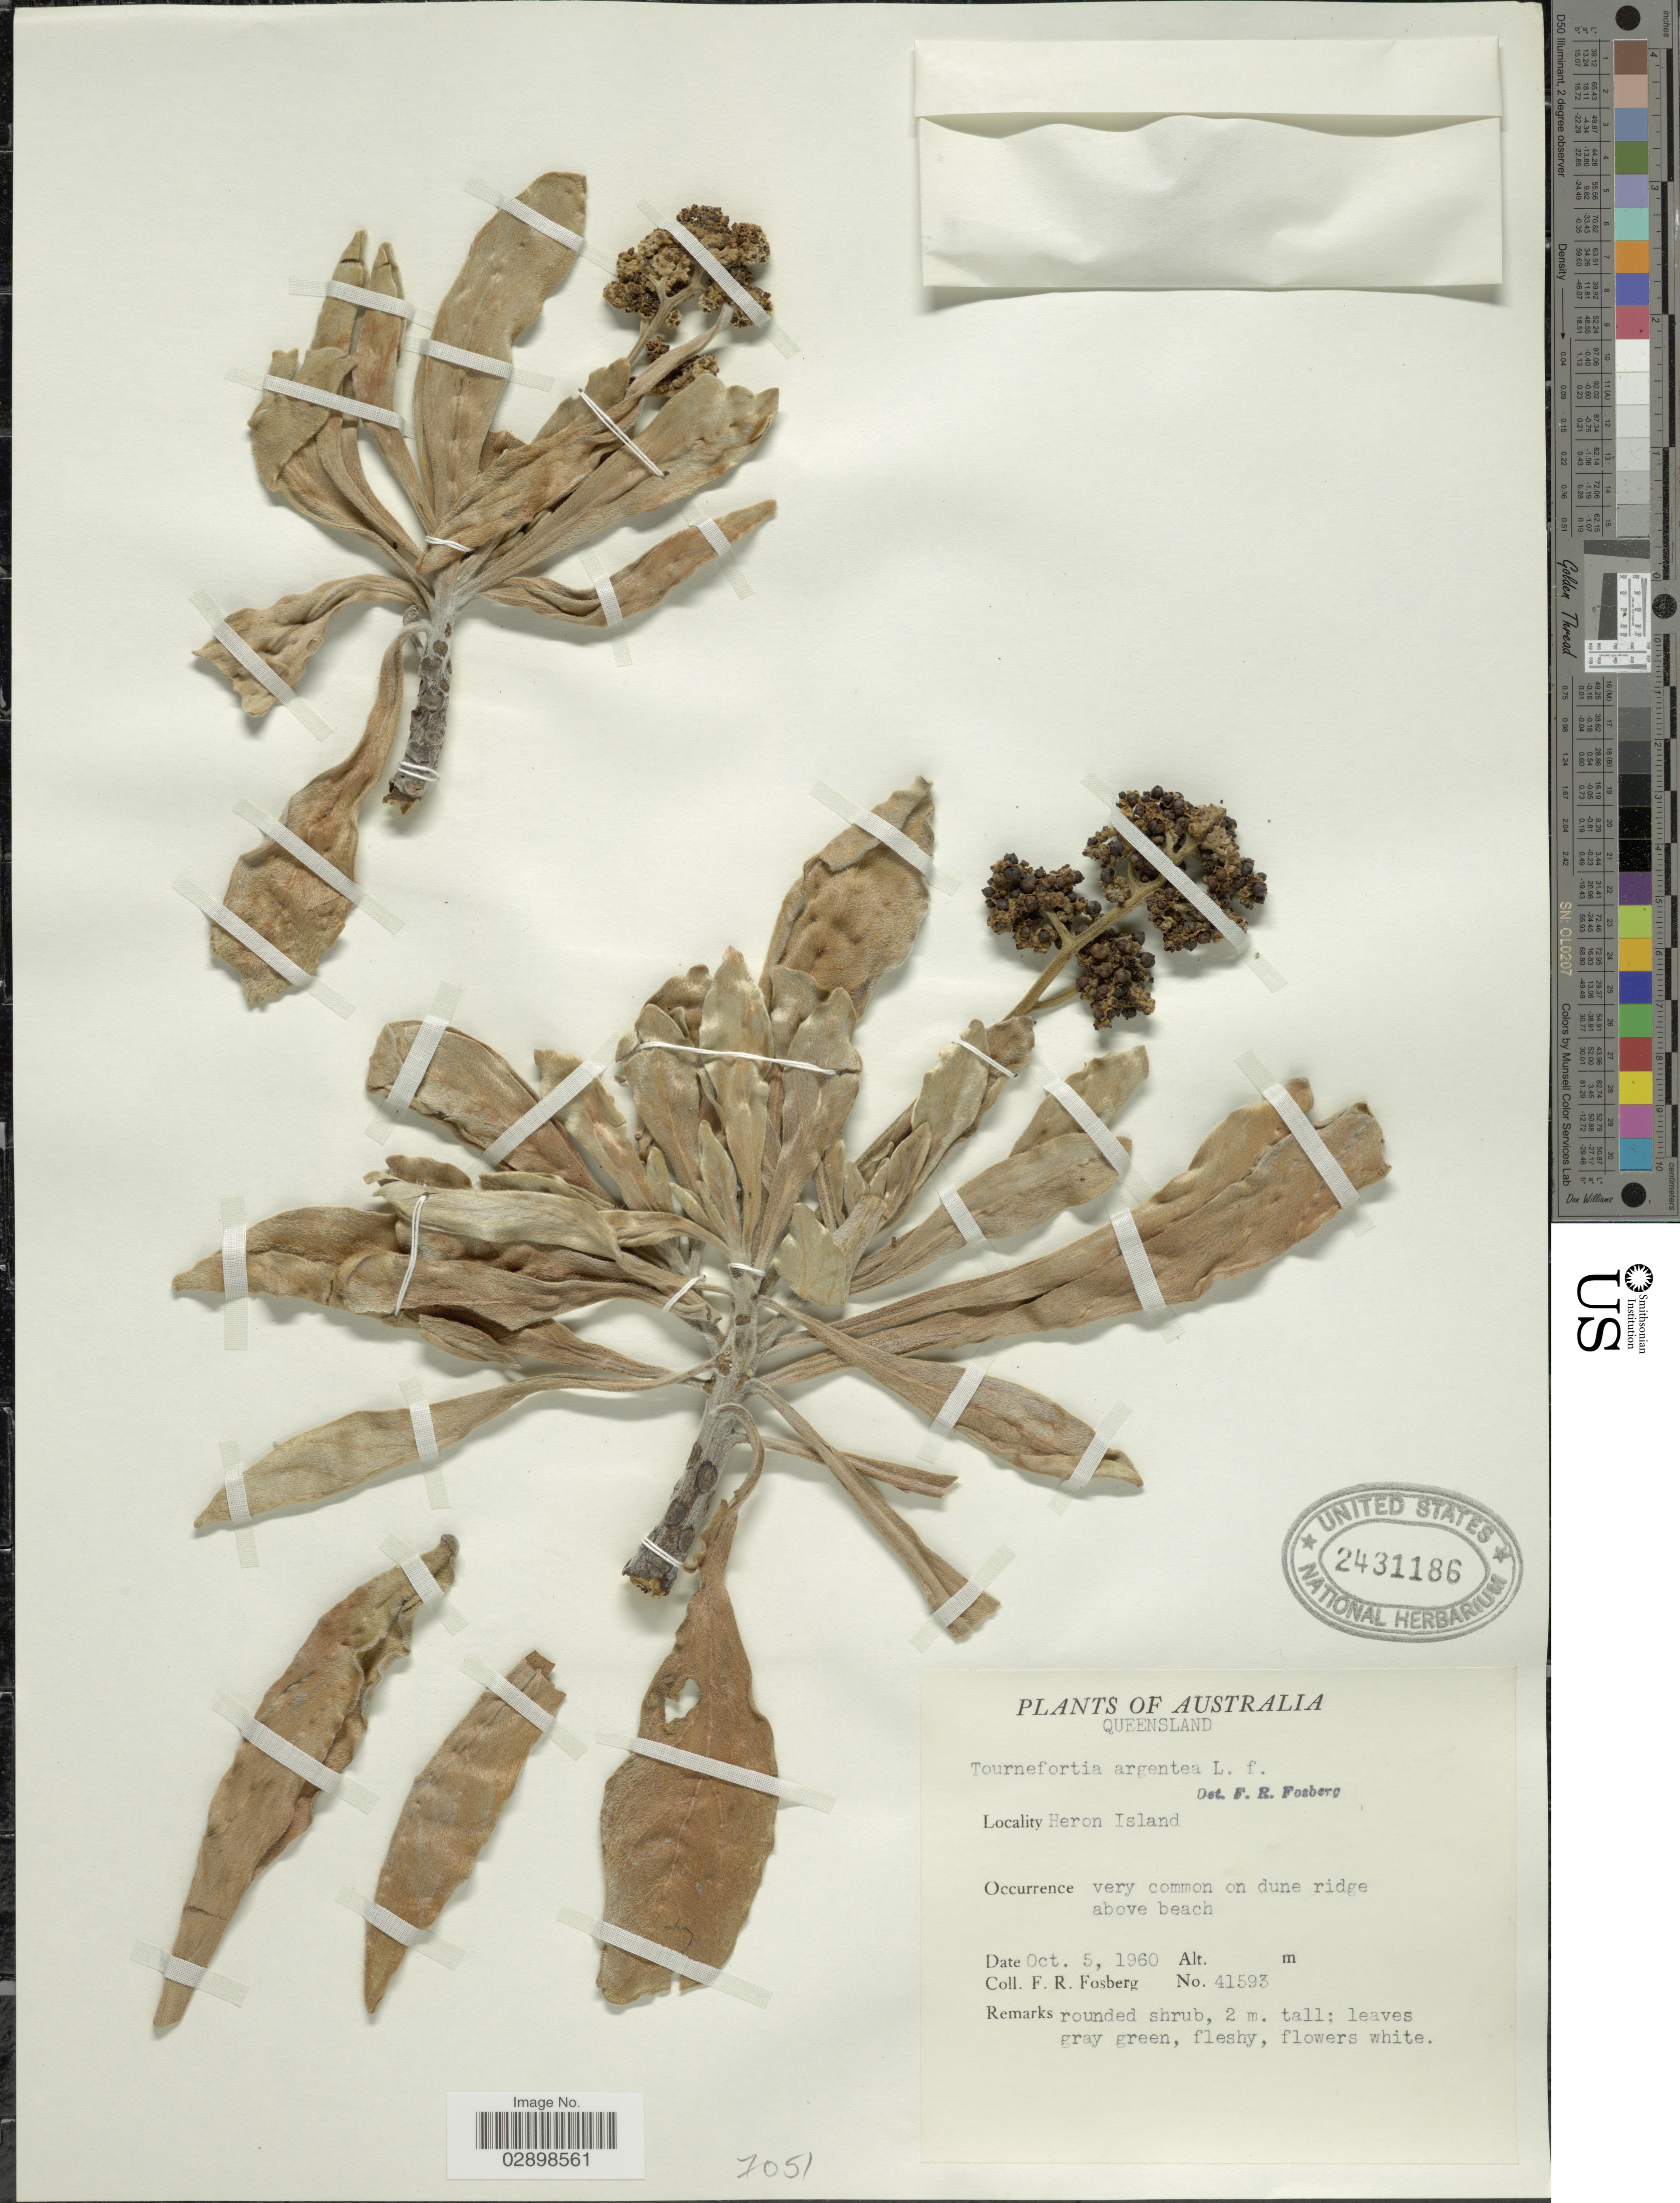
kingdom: Plantae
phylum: Tracheophyta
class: Magnoliopsida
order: Boraginales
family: Heliotropiaceae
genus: Tournefortia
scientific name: Tournefortia argentea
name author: L. f.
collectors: F. R. Fosberg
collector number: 41593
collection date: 1960-10-05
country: Australia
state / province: Queensland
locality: Heron Island.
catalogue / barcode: US 2431186